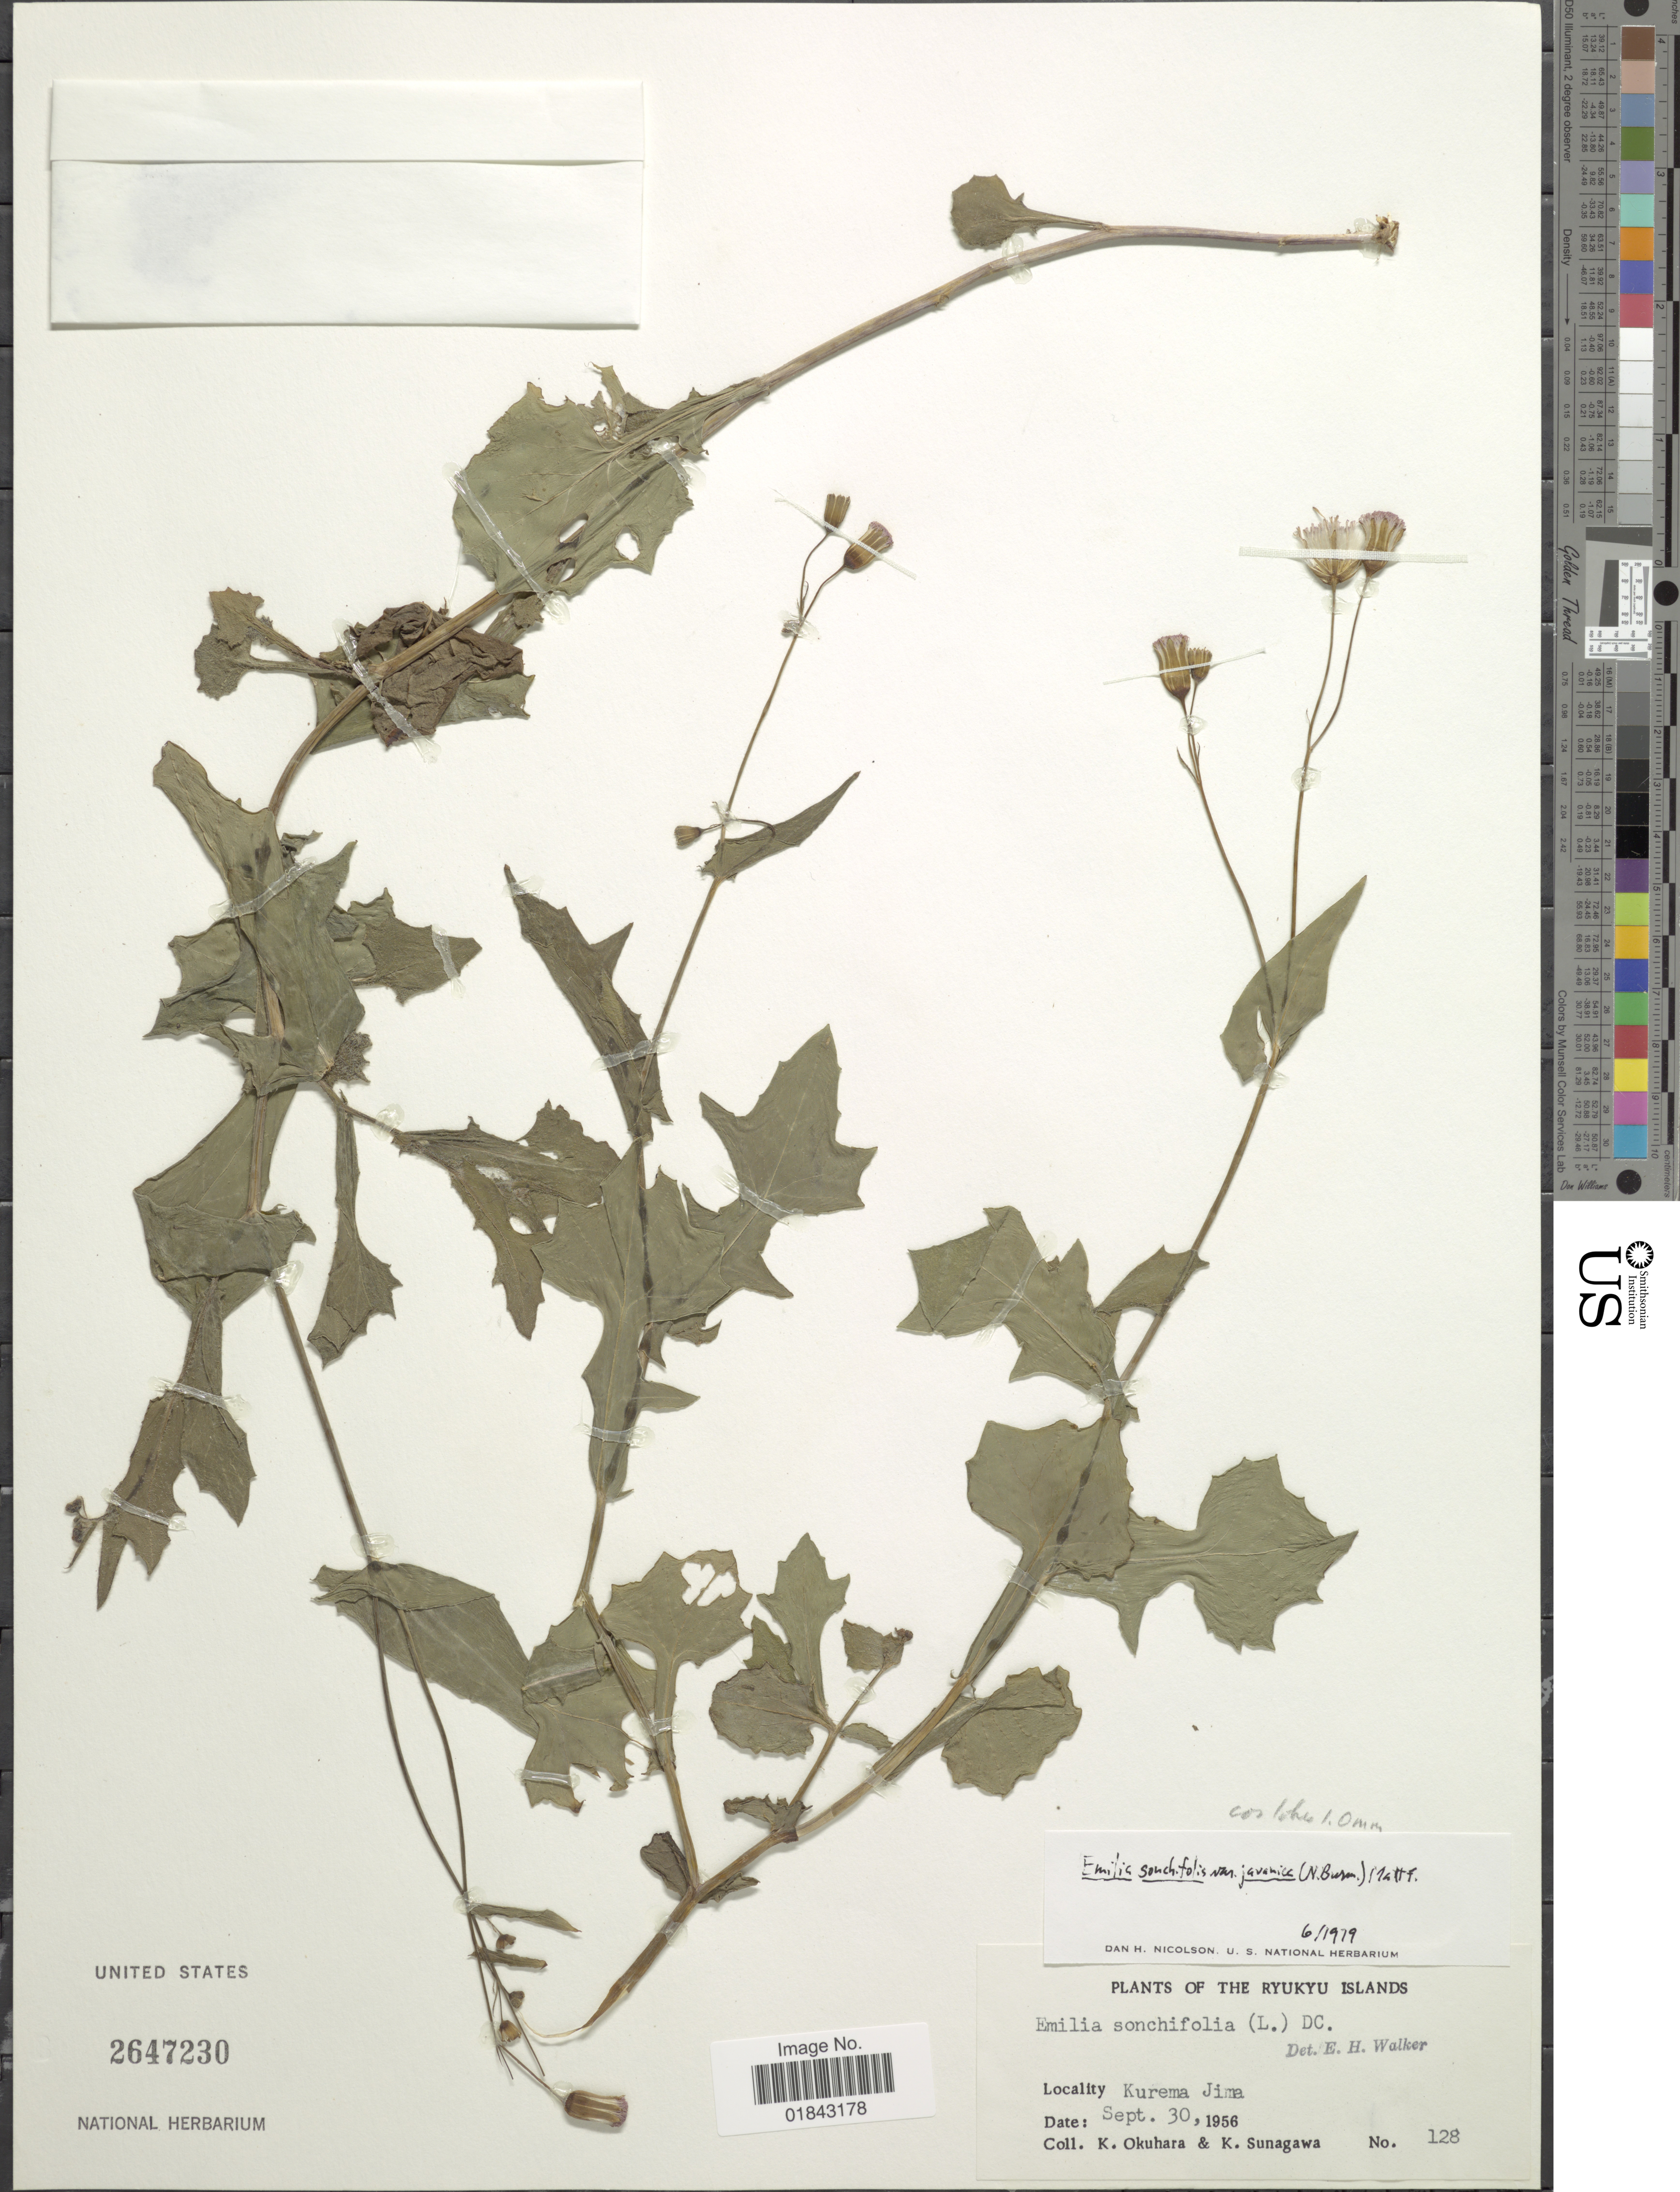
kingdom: Plantae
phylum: Tracheophyta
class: Magnoliopsida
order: Asterales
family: Asteraceae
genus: Emilia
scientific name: Emilia sonchifolia var. javanica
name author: (Burm. f.) Mattf.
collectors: K. Okuhara & K. Sunagawa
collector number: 128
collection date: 1956-09-30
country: Japan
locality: Ryukyu Islands, Kurena Jima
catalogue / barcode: US 2647230